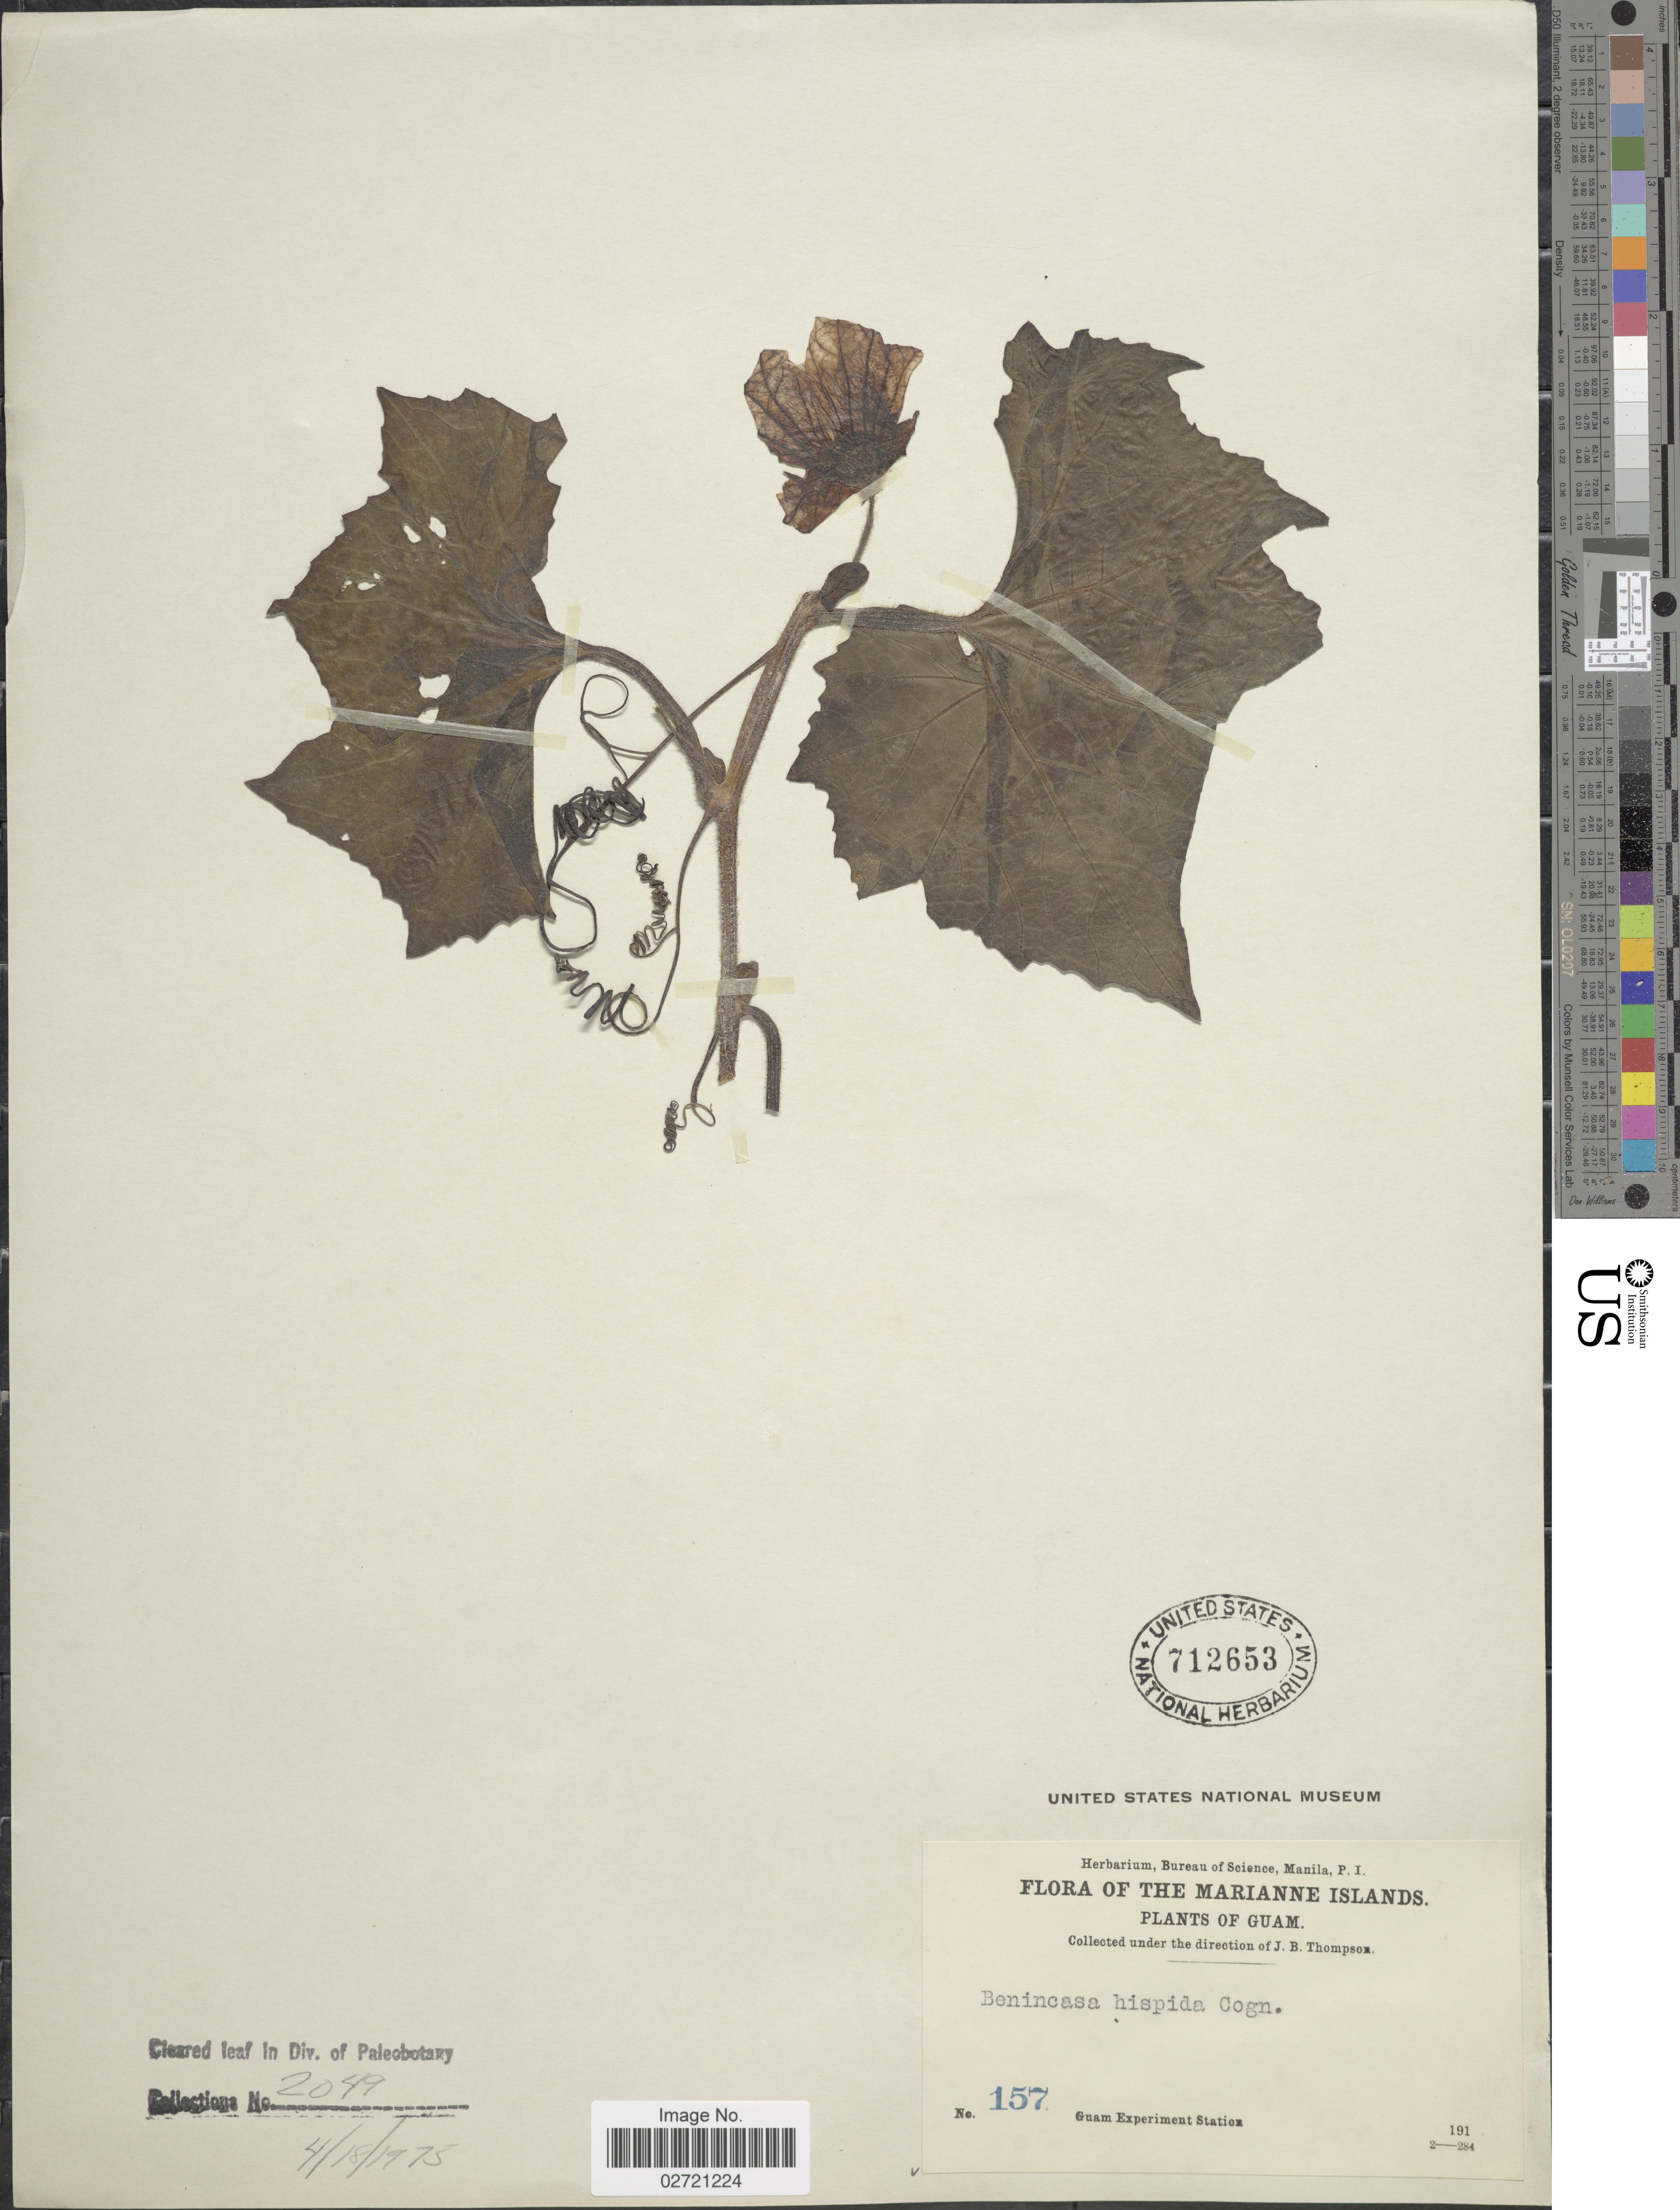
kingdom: Plantae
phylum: Tracheophyta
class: Magnoliopsida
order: Cucurbitales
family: Cucurbitaceae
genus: Benincasa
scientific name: Benincasa hispida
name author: (Thunb.) Cogn.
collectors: ex Guam exp. Sta.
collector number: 157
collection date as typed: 191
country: Guam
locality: Marianne Islands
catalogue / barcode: US 712653